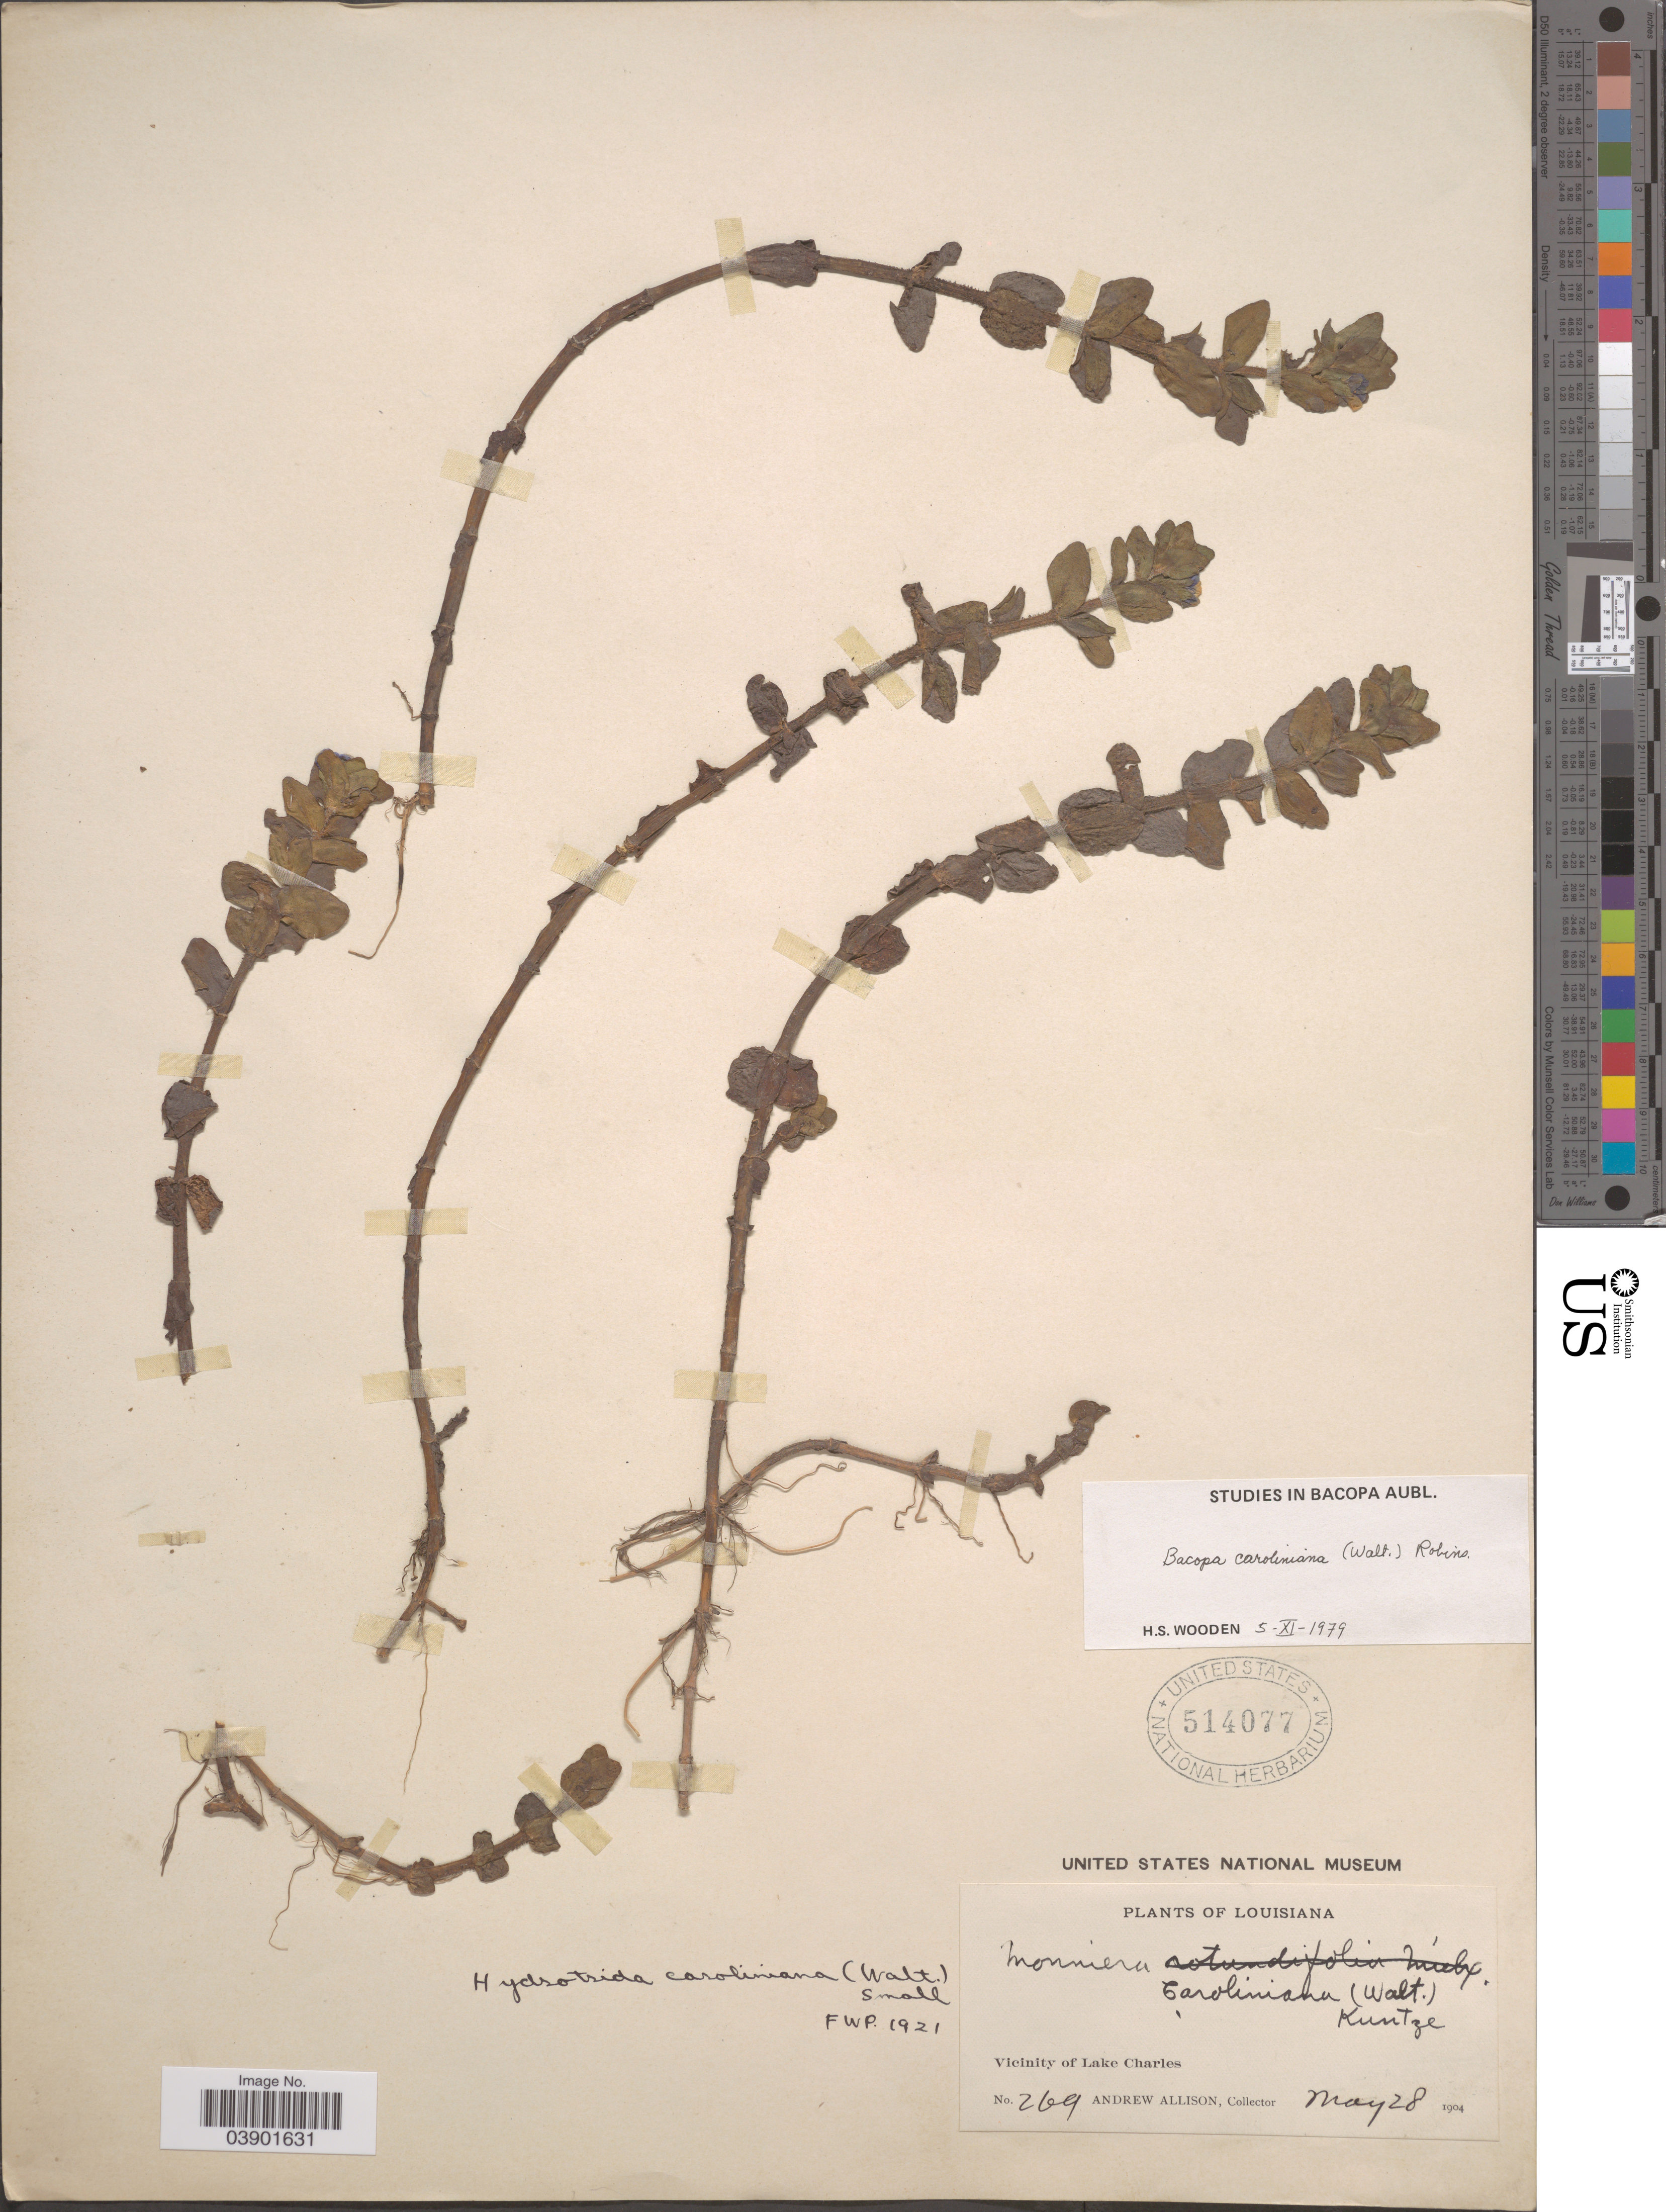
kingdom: Plantae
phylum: Tracheophyta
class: Magnoliopsida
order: Lamiales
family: Plantaginaceae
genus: Bacopa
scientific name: Bacopa caroliniana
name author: (Walter) B.L. Rob.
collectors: A. Allison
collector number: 269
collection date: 1904-05-28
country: United States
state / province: Louisiana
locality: Vicinity of Lake Charles.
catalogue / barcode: US 514077